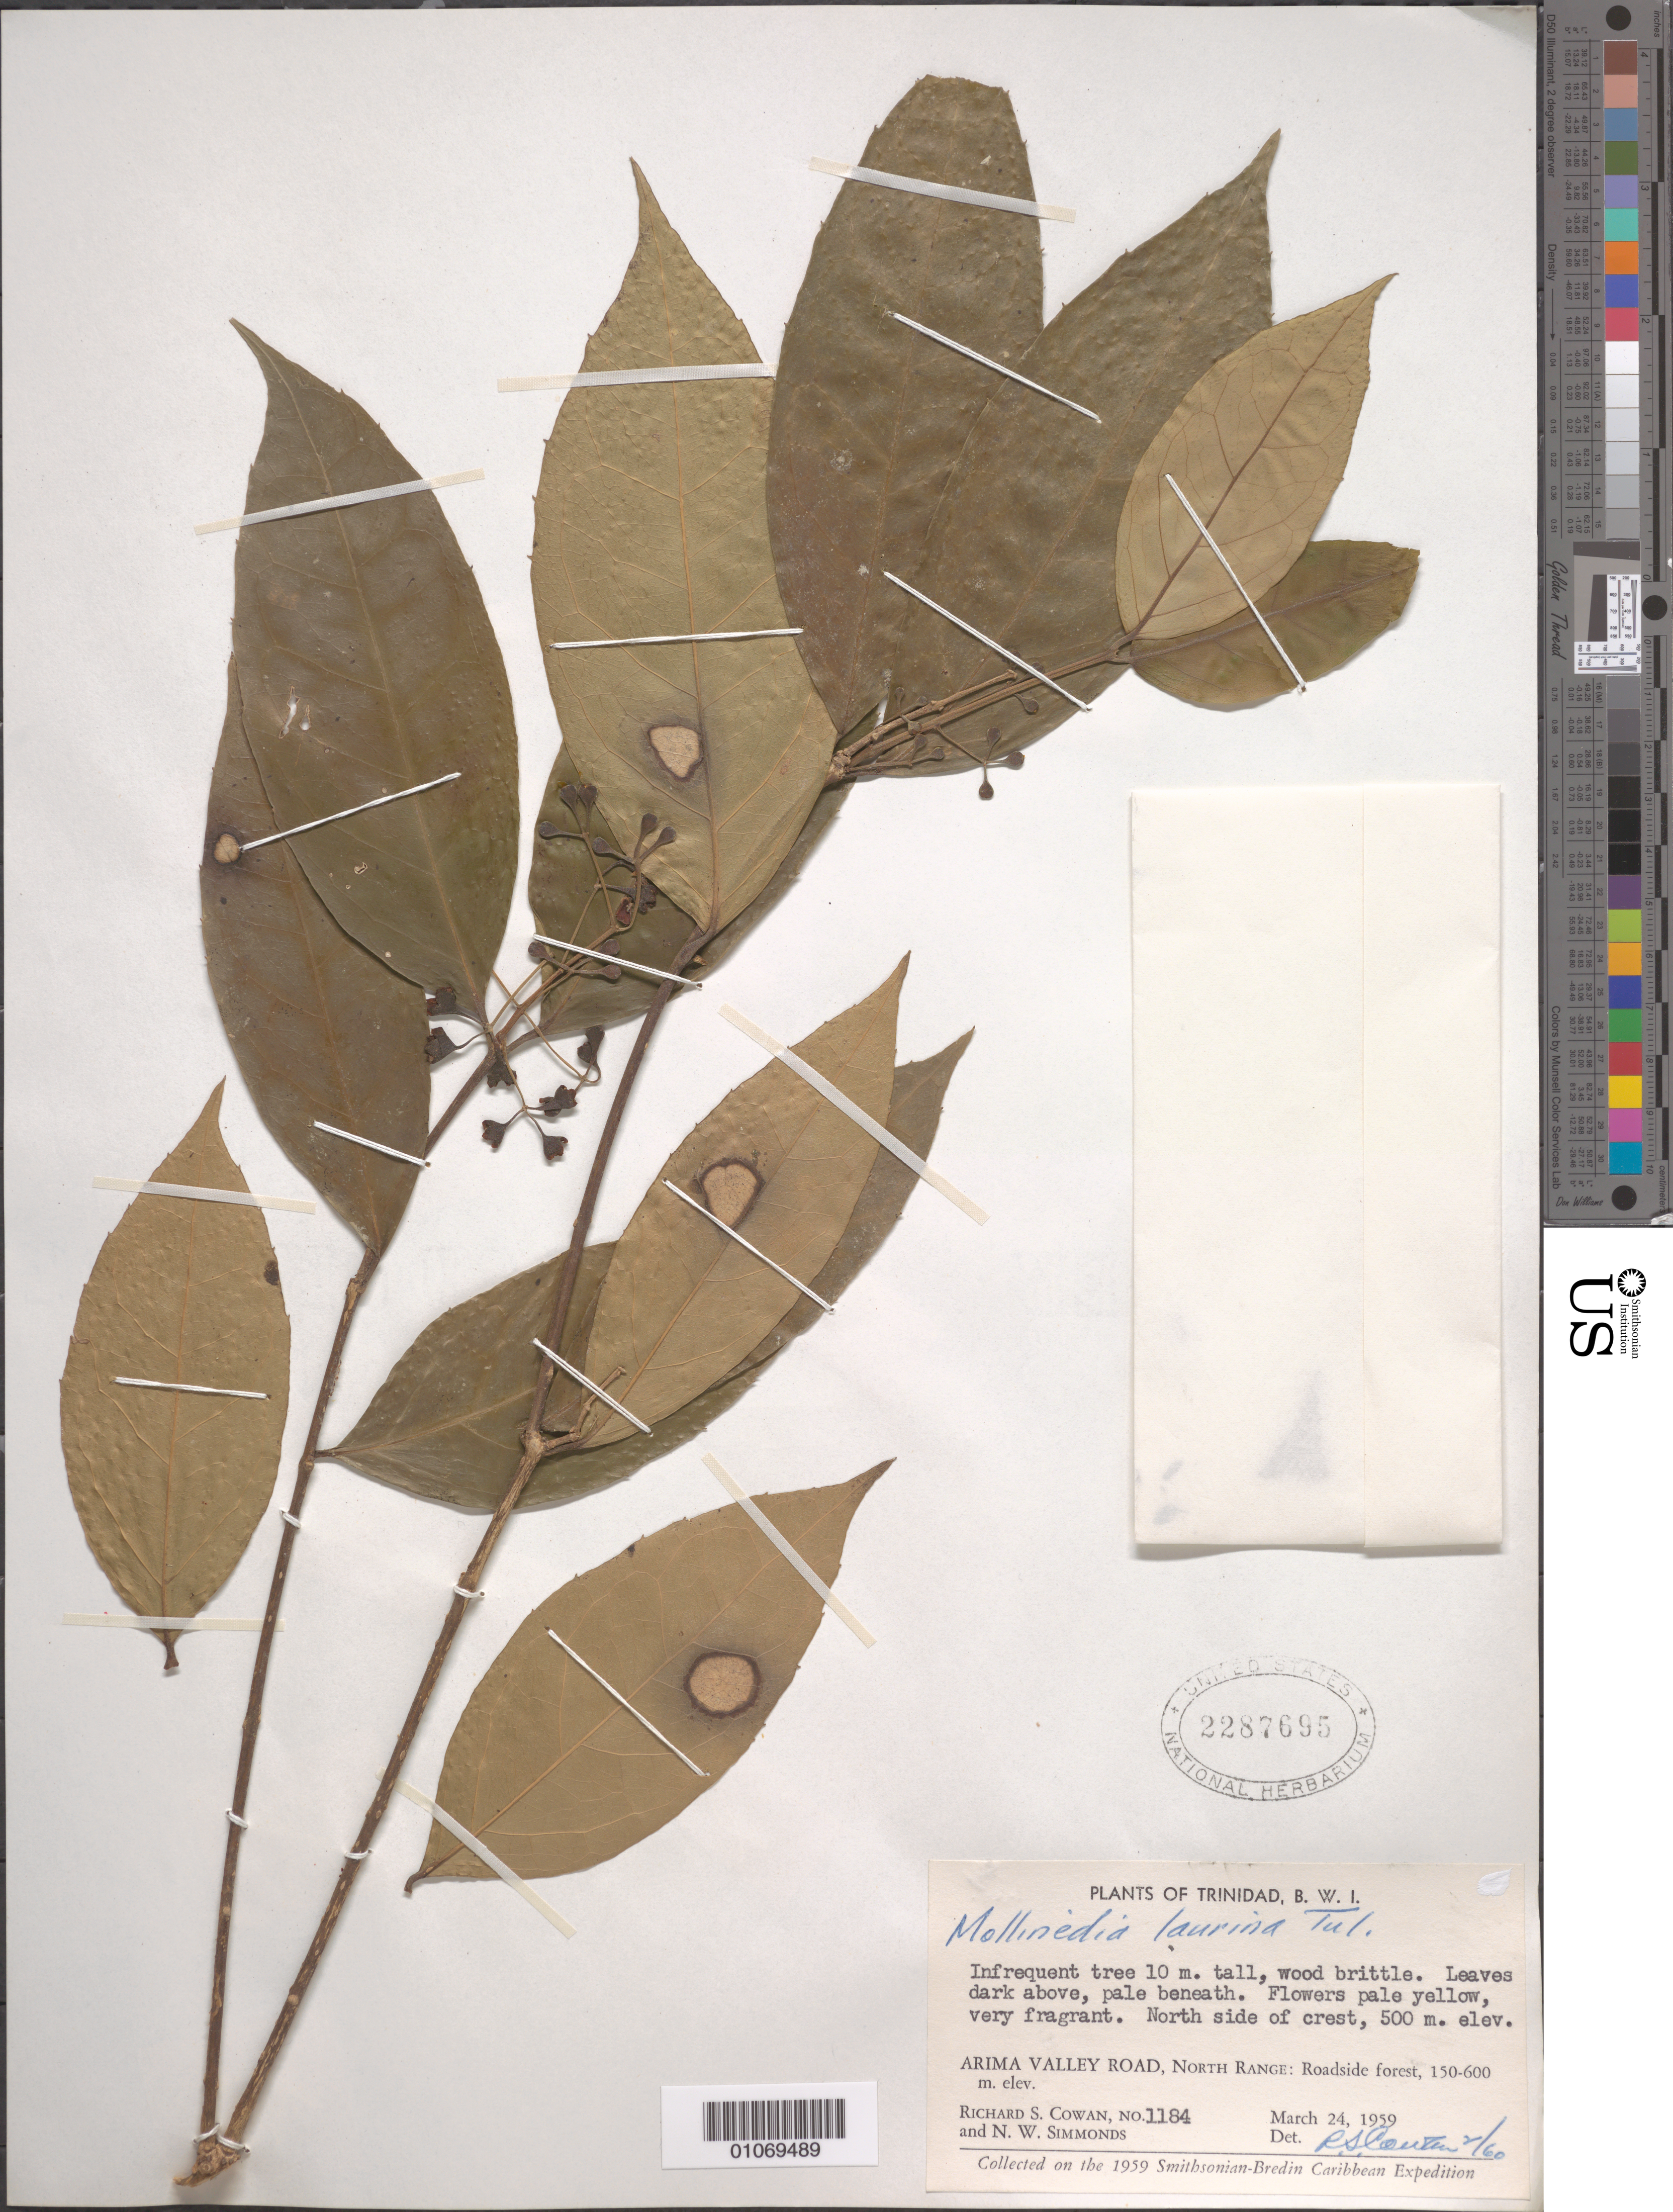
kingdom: Plantae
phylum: Tracheophyta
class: Magnoliopsida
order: Laurales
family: Monimiaceae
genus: Mollinedia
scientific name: Mollinedia laurina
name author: Tul.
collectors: R. S. Cowan & N. W. Simmonds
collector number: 1184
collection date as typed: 24 Mar 1959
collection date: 1959-03-24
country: Trinidad and Tobago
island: Trinidad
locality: Arima Valley Road, North Range. Roadside forest, north side of crest.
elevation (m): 500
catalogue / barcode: US 2287695